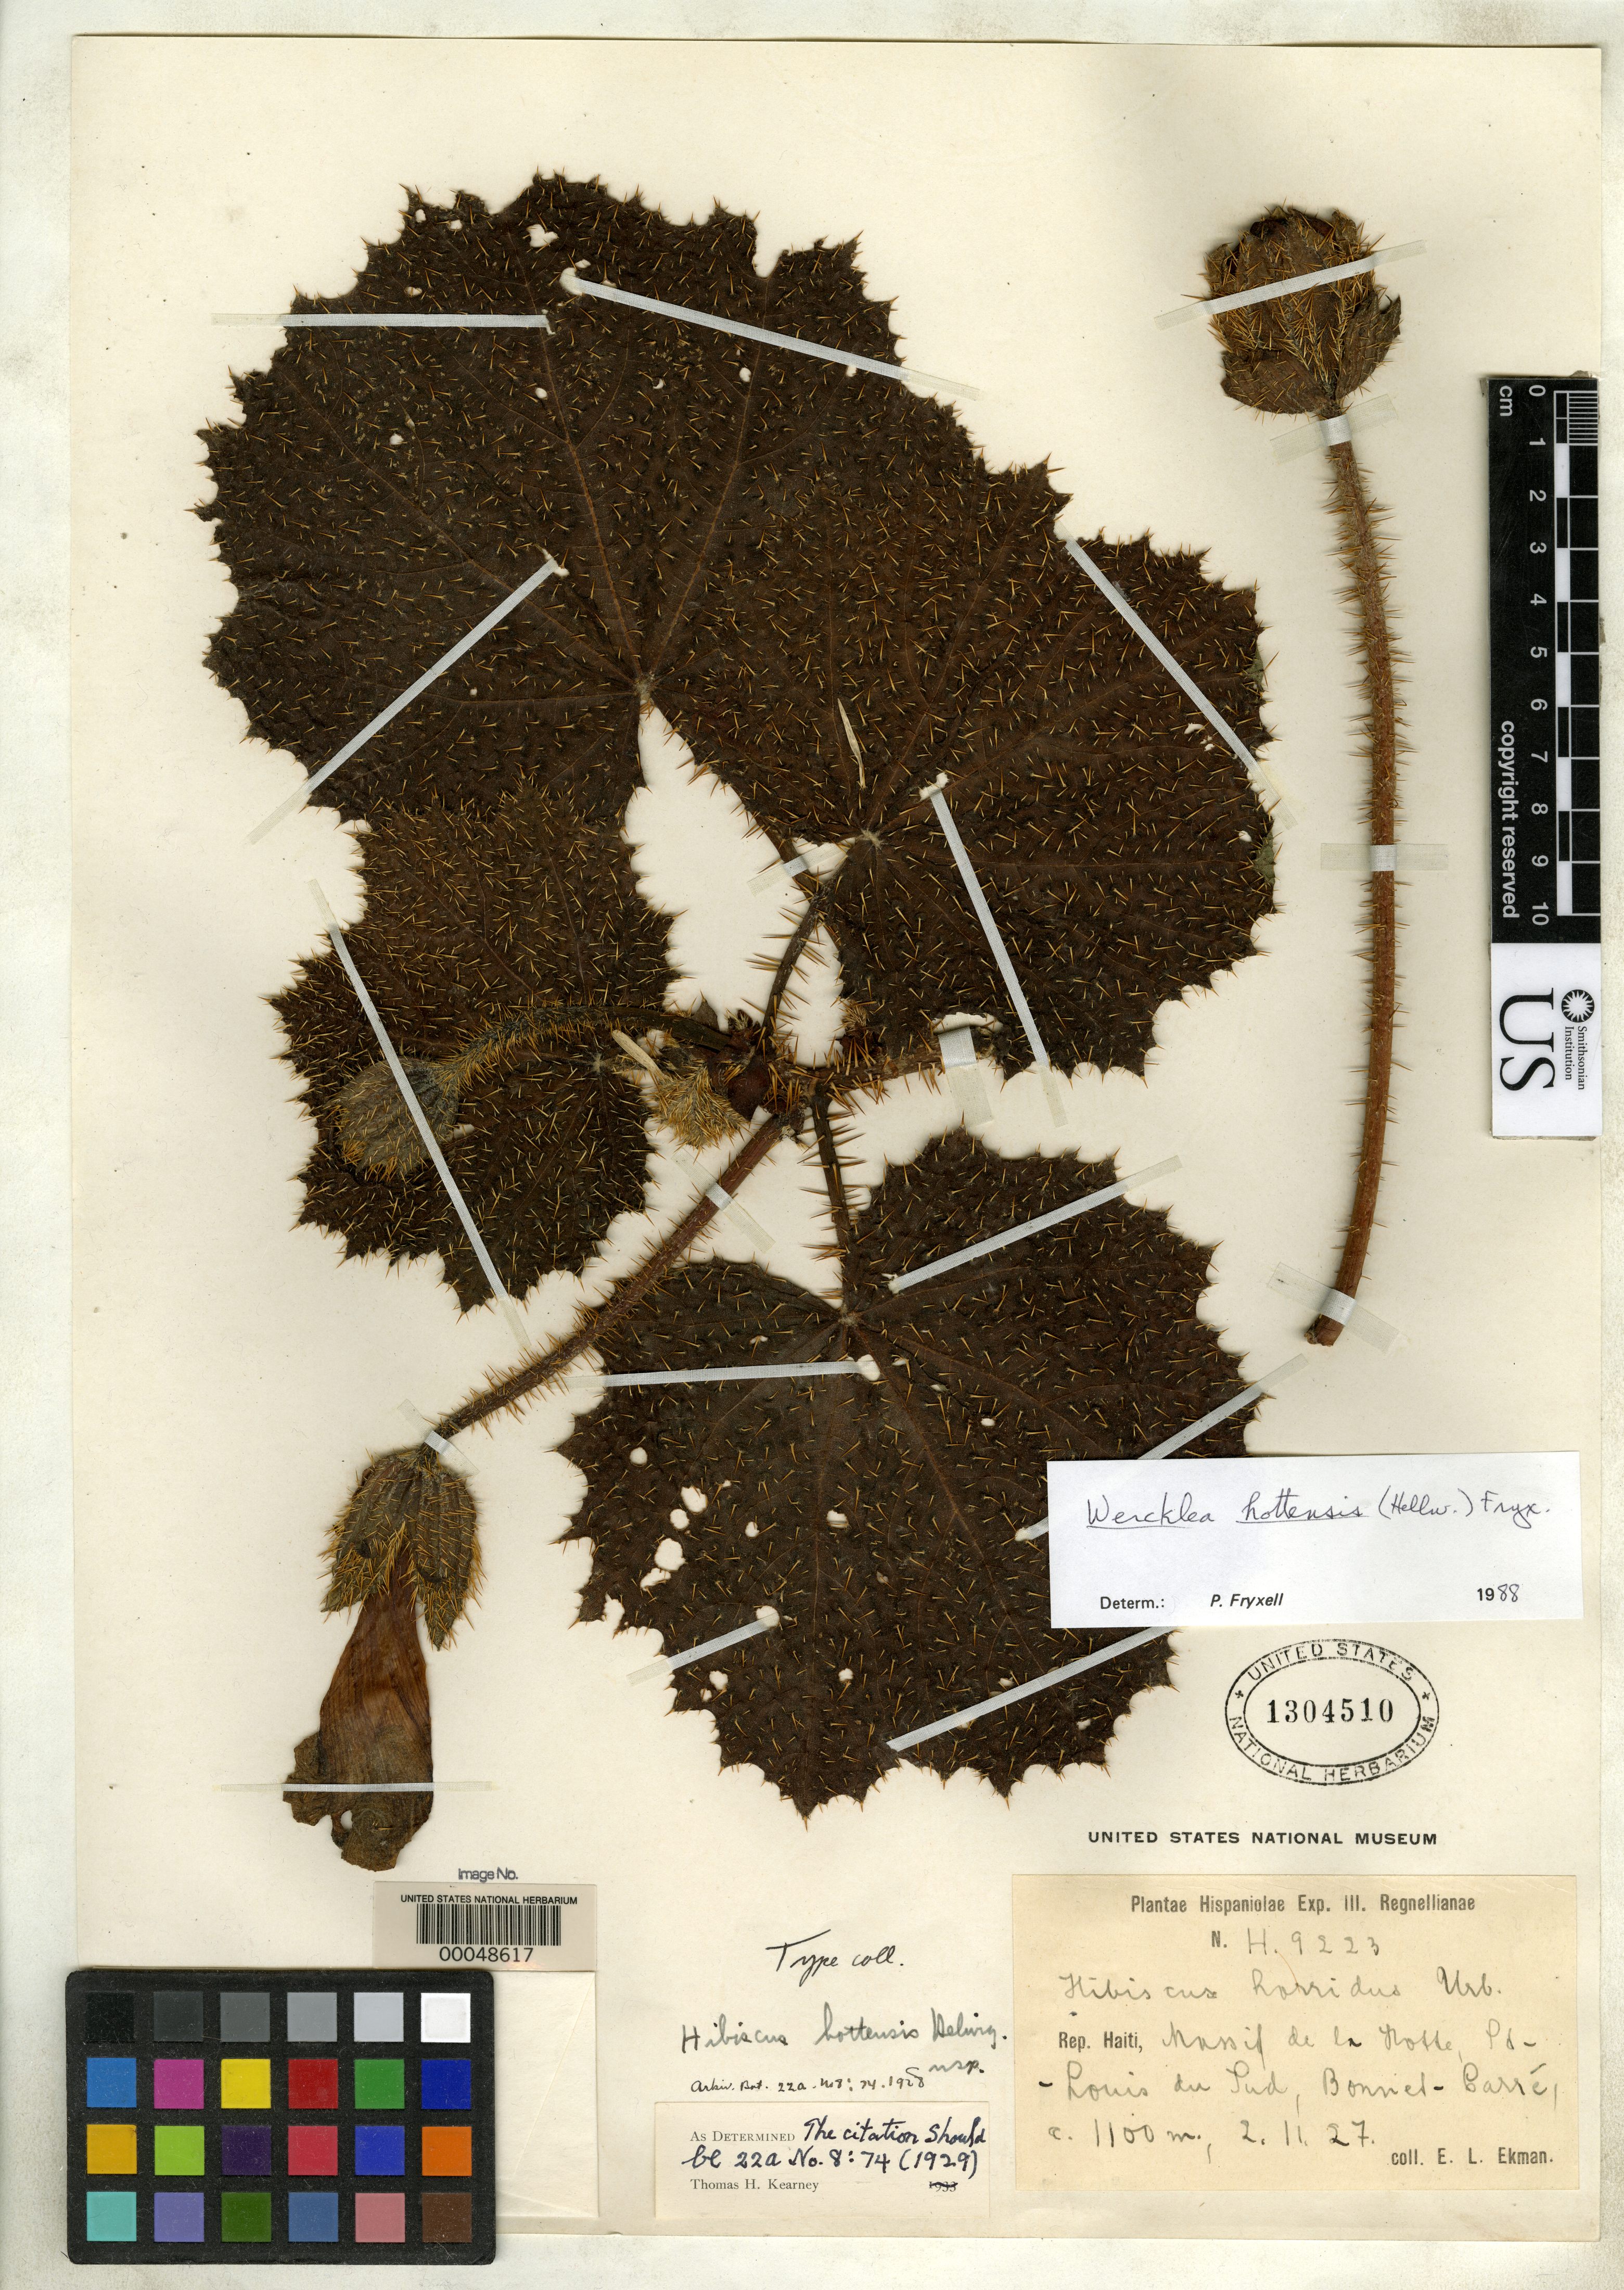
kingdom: Plantae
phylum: Tracheophyta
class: Magnoliopsida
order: Malvales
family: Malvaceae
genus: Hibiscus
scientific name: Hibiscus hottensis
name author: Helwig in Urb.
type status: Isotype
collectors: E. L. Ekman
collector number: H 9223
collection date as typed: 02 Nov 1927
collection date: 1927-11-02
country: Haiti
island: Hispaniola Island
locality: Massif de La Hotte, St. Louis du Sud, Bonnet-Carre.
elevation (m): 1100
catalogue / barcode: US 1304510